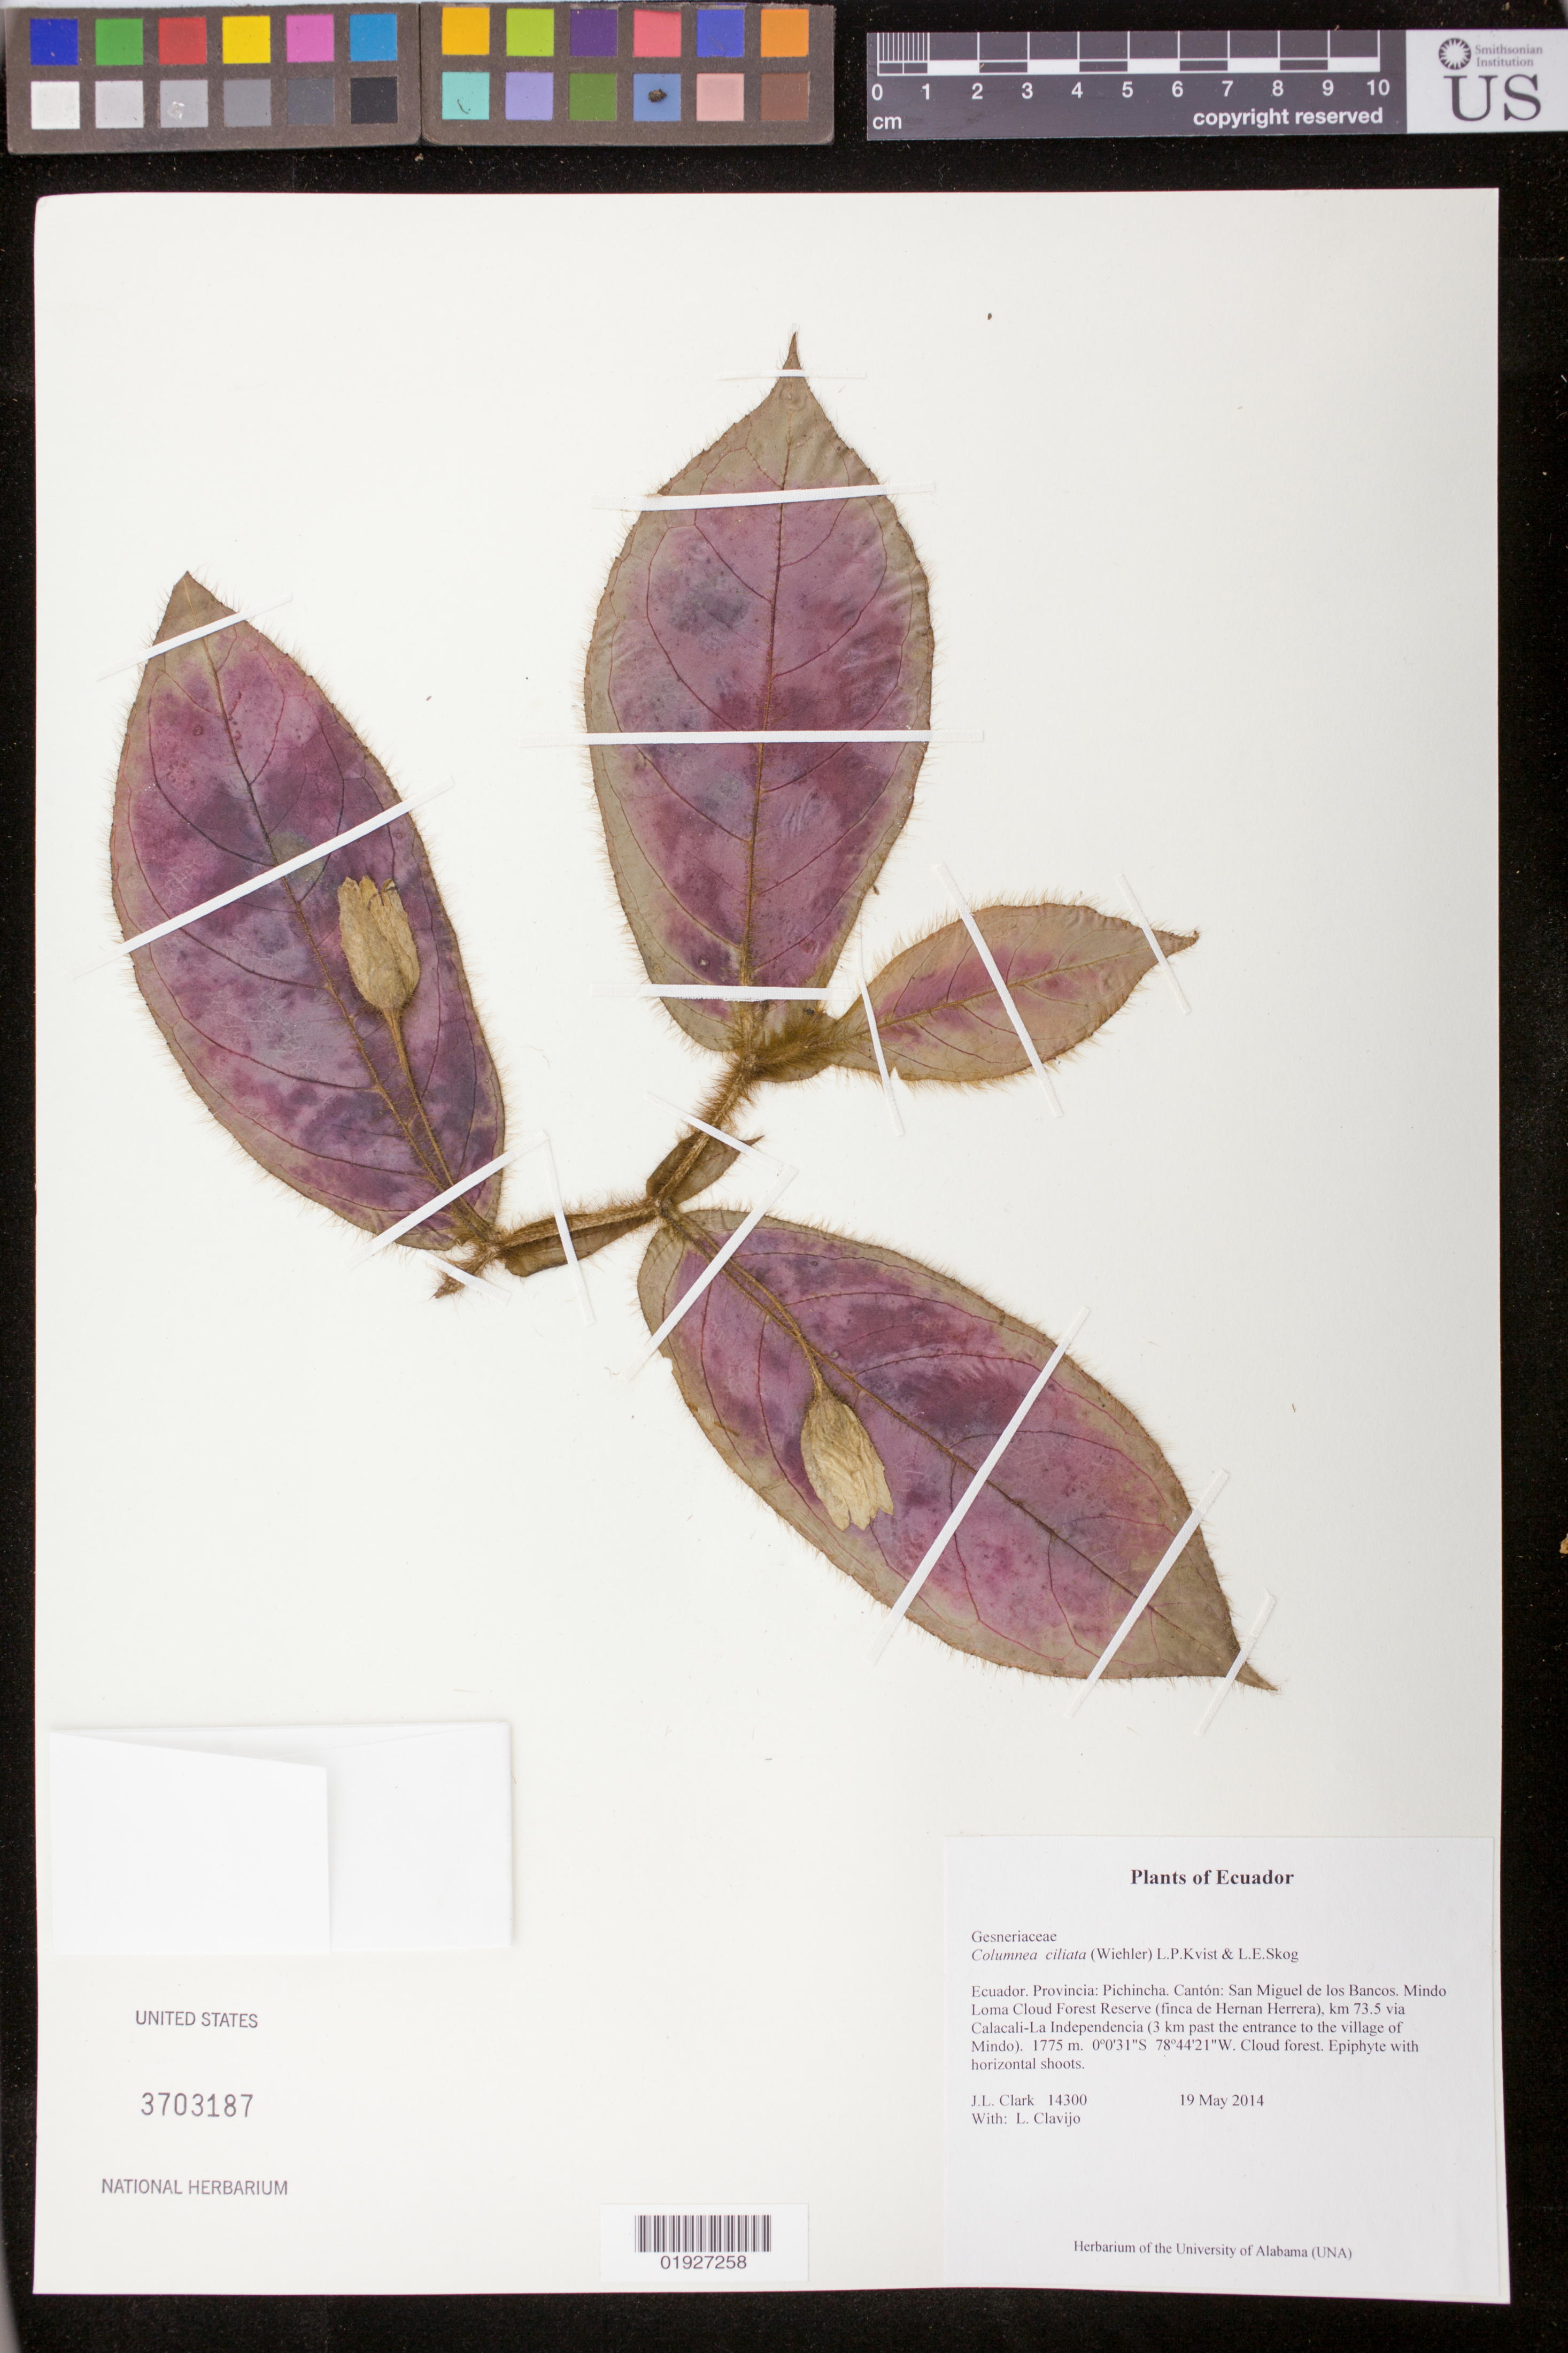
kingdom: Plantae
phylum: Tracheophyta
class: Magnoliopsida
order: Lamiales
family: Gesneriaceae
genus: Columnea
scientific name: Columnea ciliata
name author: (Wiehler) L.P. Kvist & L.E. Skog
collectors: J. L. Clark & L. Clavijo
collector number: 14300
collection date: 2014-05-19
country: Ecuador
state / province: Pichincha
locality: Canton: San Miguel de los Bancos. Mindo Loma Cloud Forest Reserve (finca de Hernan Herrera), km 73.5 via Calacali-La Independencia (3 km past the entrance to the village of Mindo).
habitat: Cloud forest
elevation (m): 1775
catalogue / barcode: US 3703187